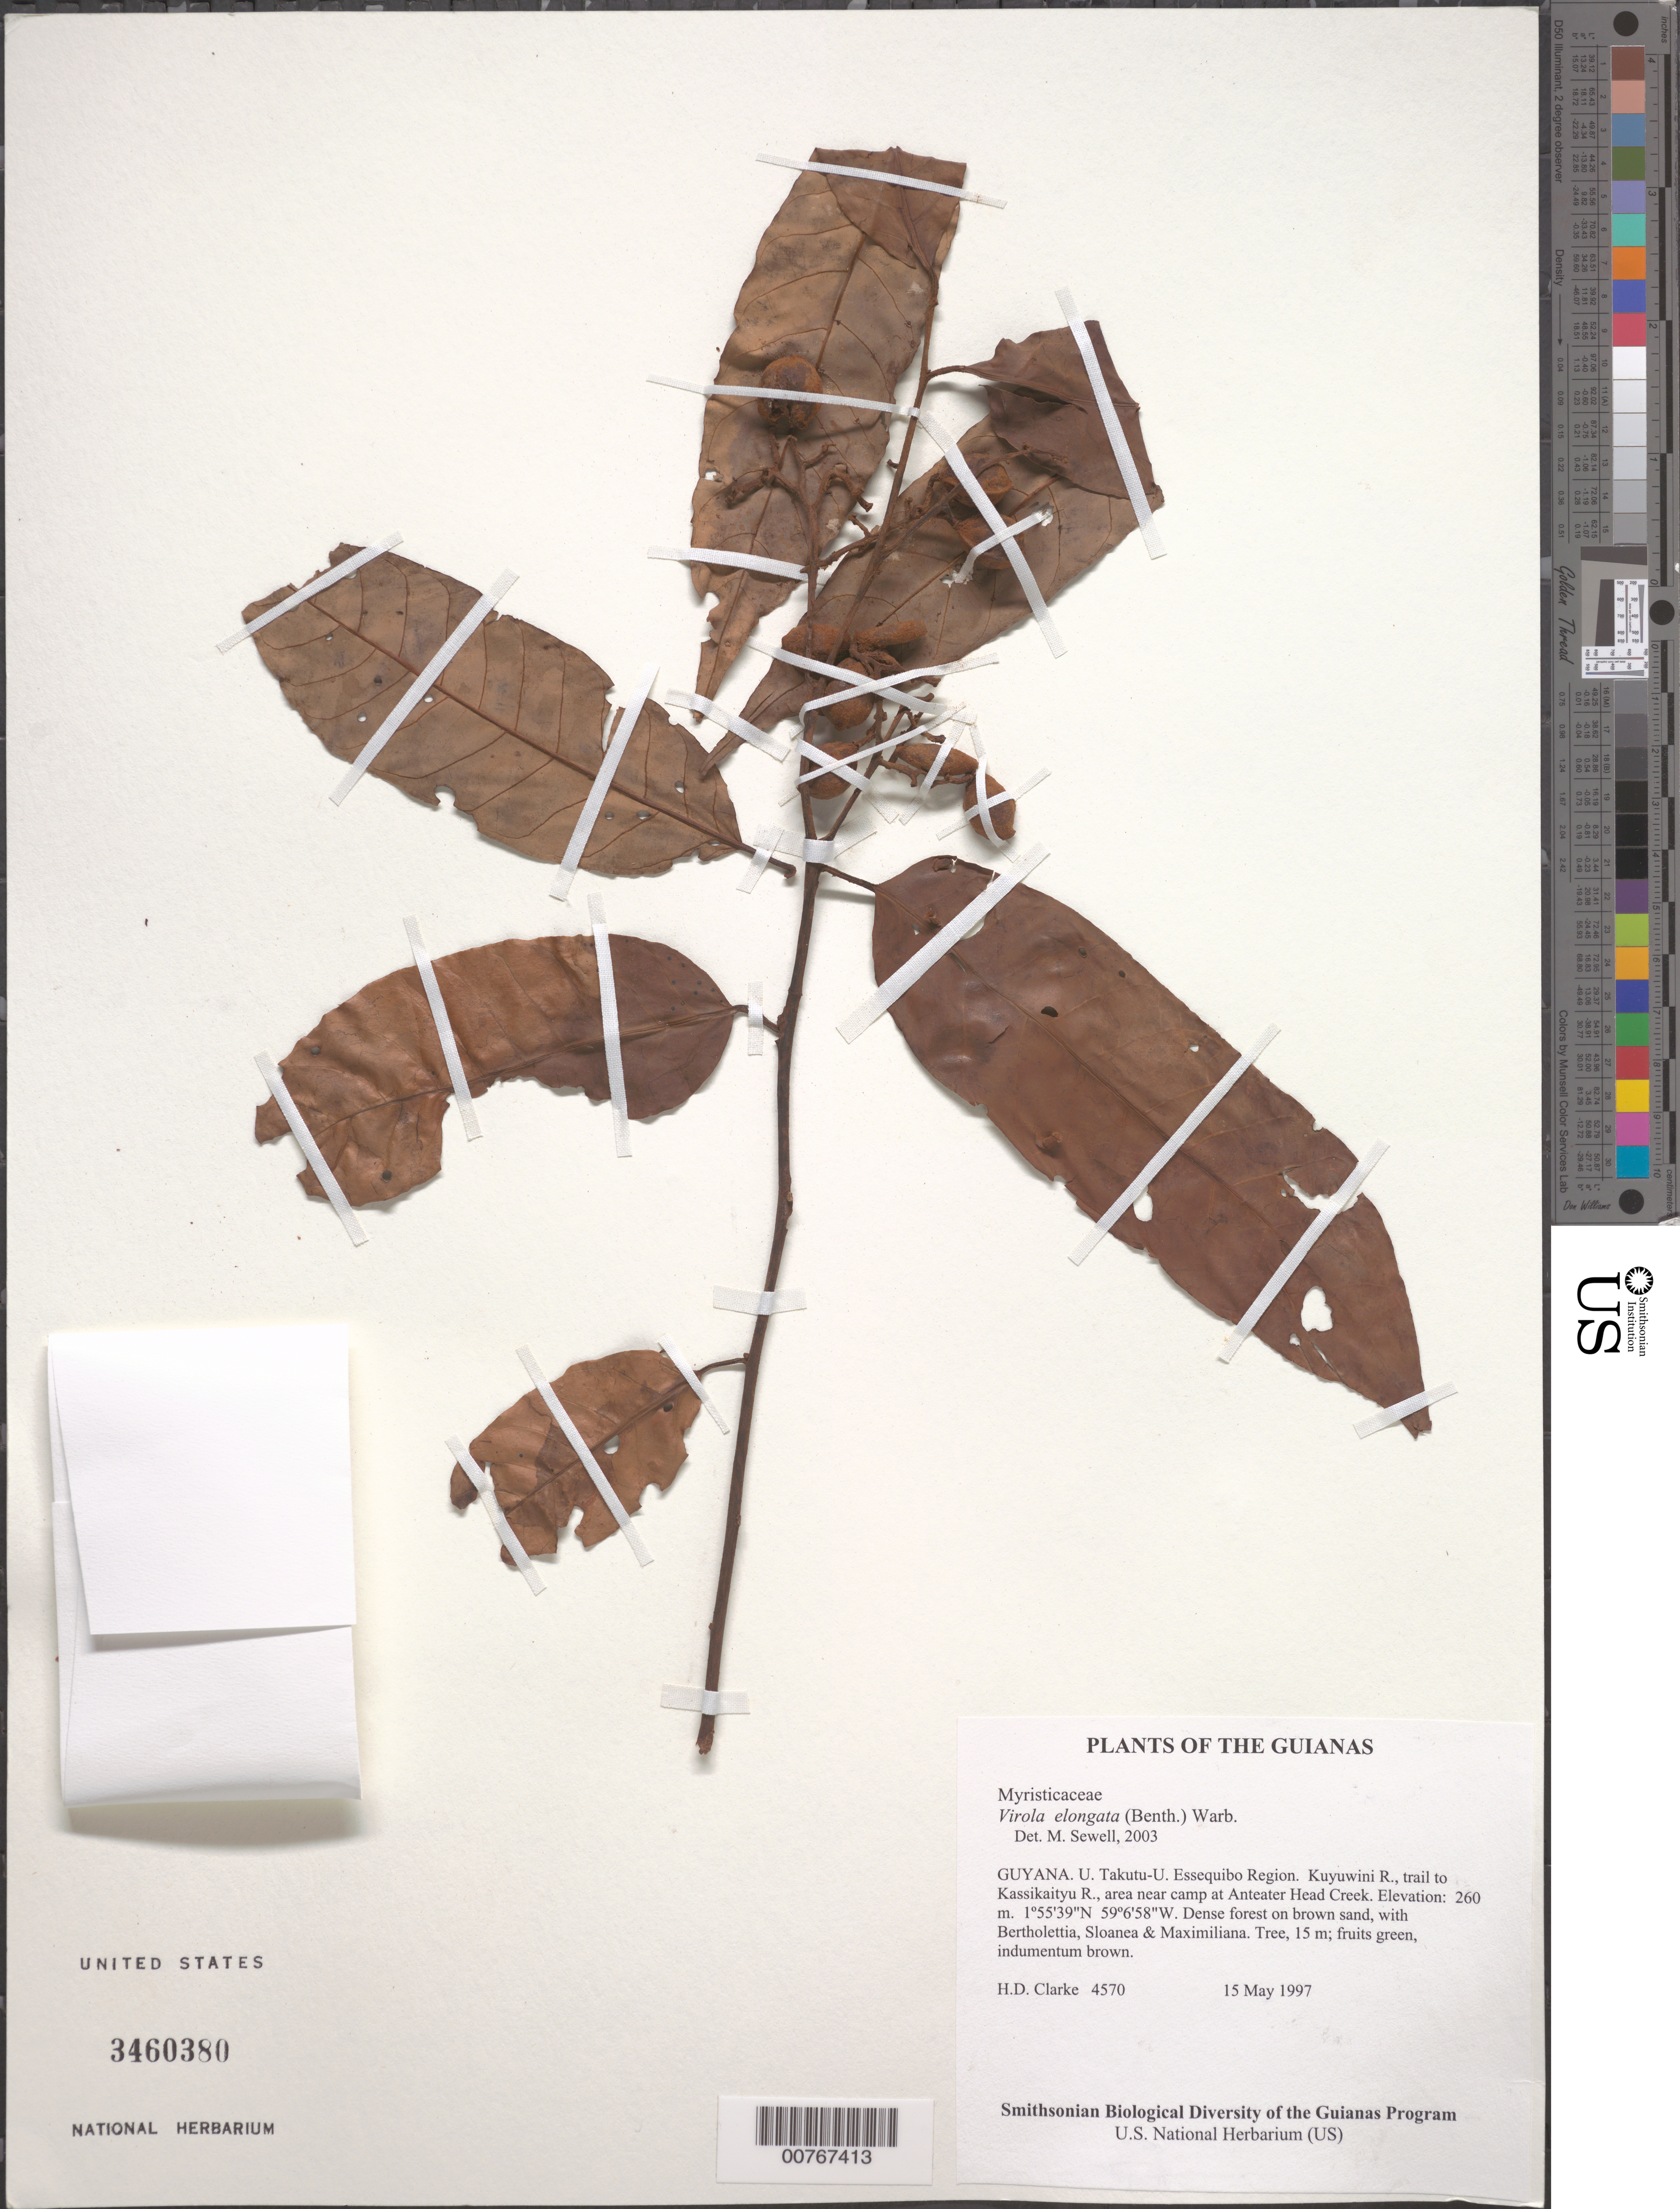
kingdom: Plantae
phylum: Tracheophyta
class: Magnoliopsida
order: Magnoliales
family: Myristicaceae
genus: Virola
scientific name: Virola elongata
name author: (Benth.) Warb.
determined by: Sewell, M.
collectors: H. D. Clarke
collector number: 4570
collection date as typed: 15 May 1997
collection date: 1997-05-15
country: Guyana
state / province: U. Takutu-U. Essequibo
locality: Kuyuwini R., trail to Kassikaityu R., area near camp at Anteater Head Creek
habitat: Dense forest on brown sand, with Bertholettia, Sloanea & Maximiliana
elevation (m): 260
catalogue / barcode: US 3460380